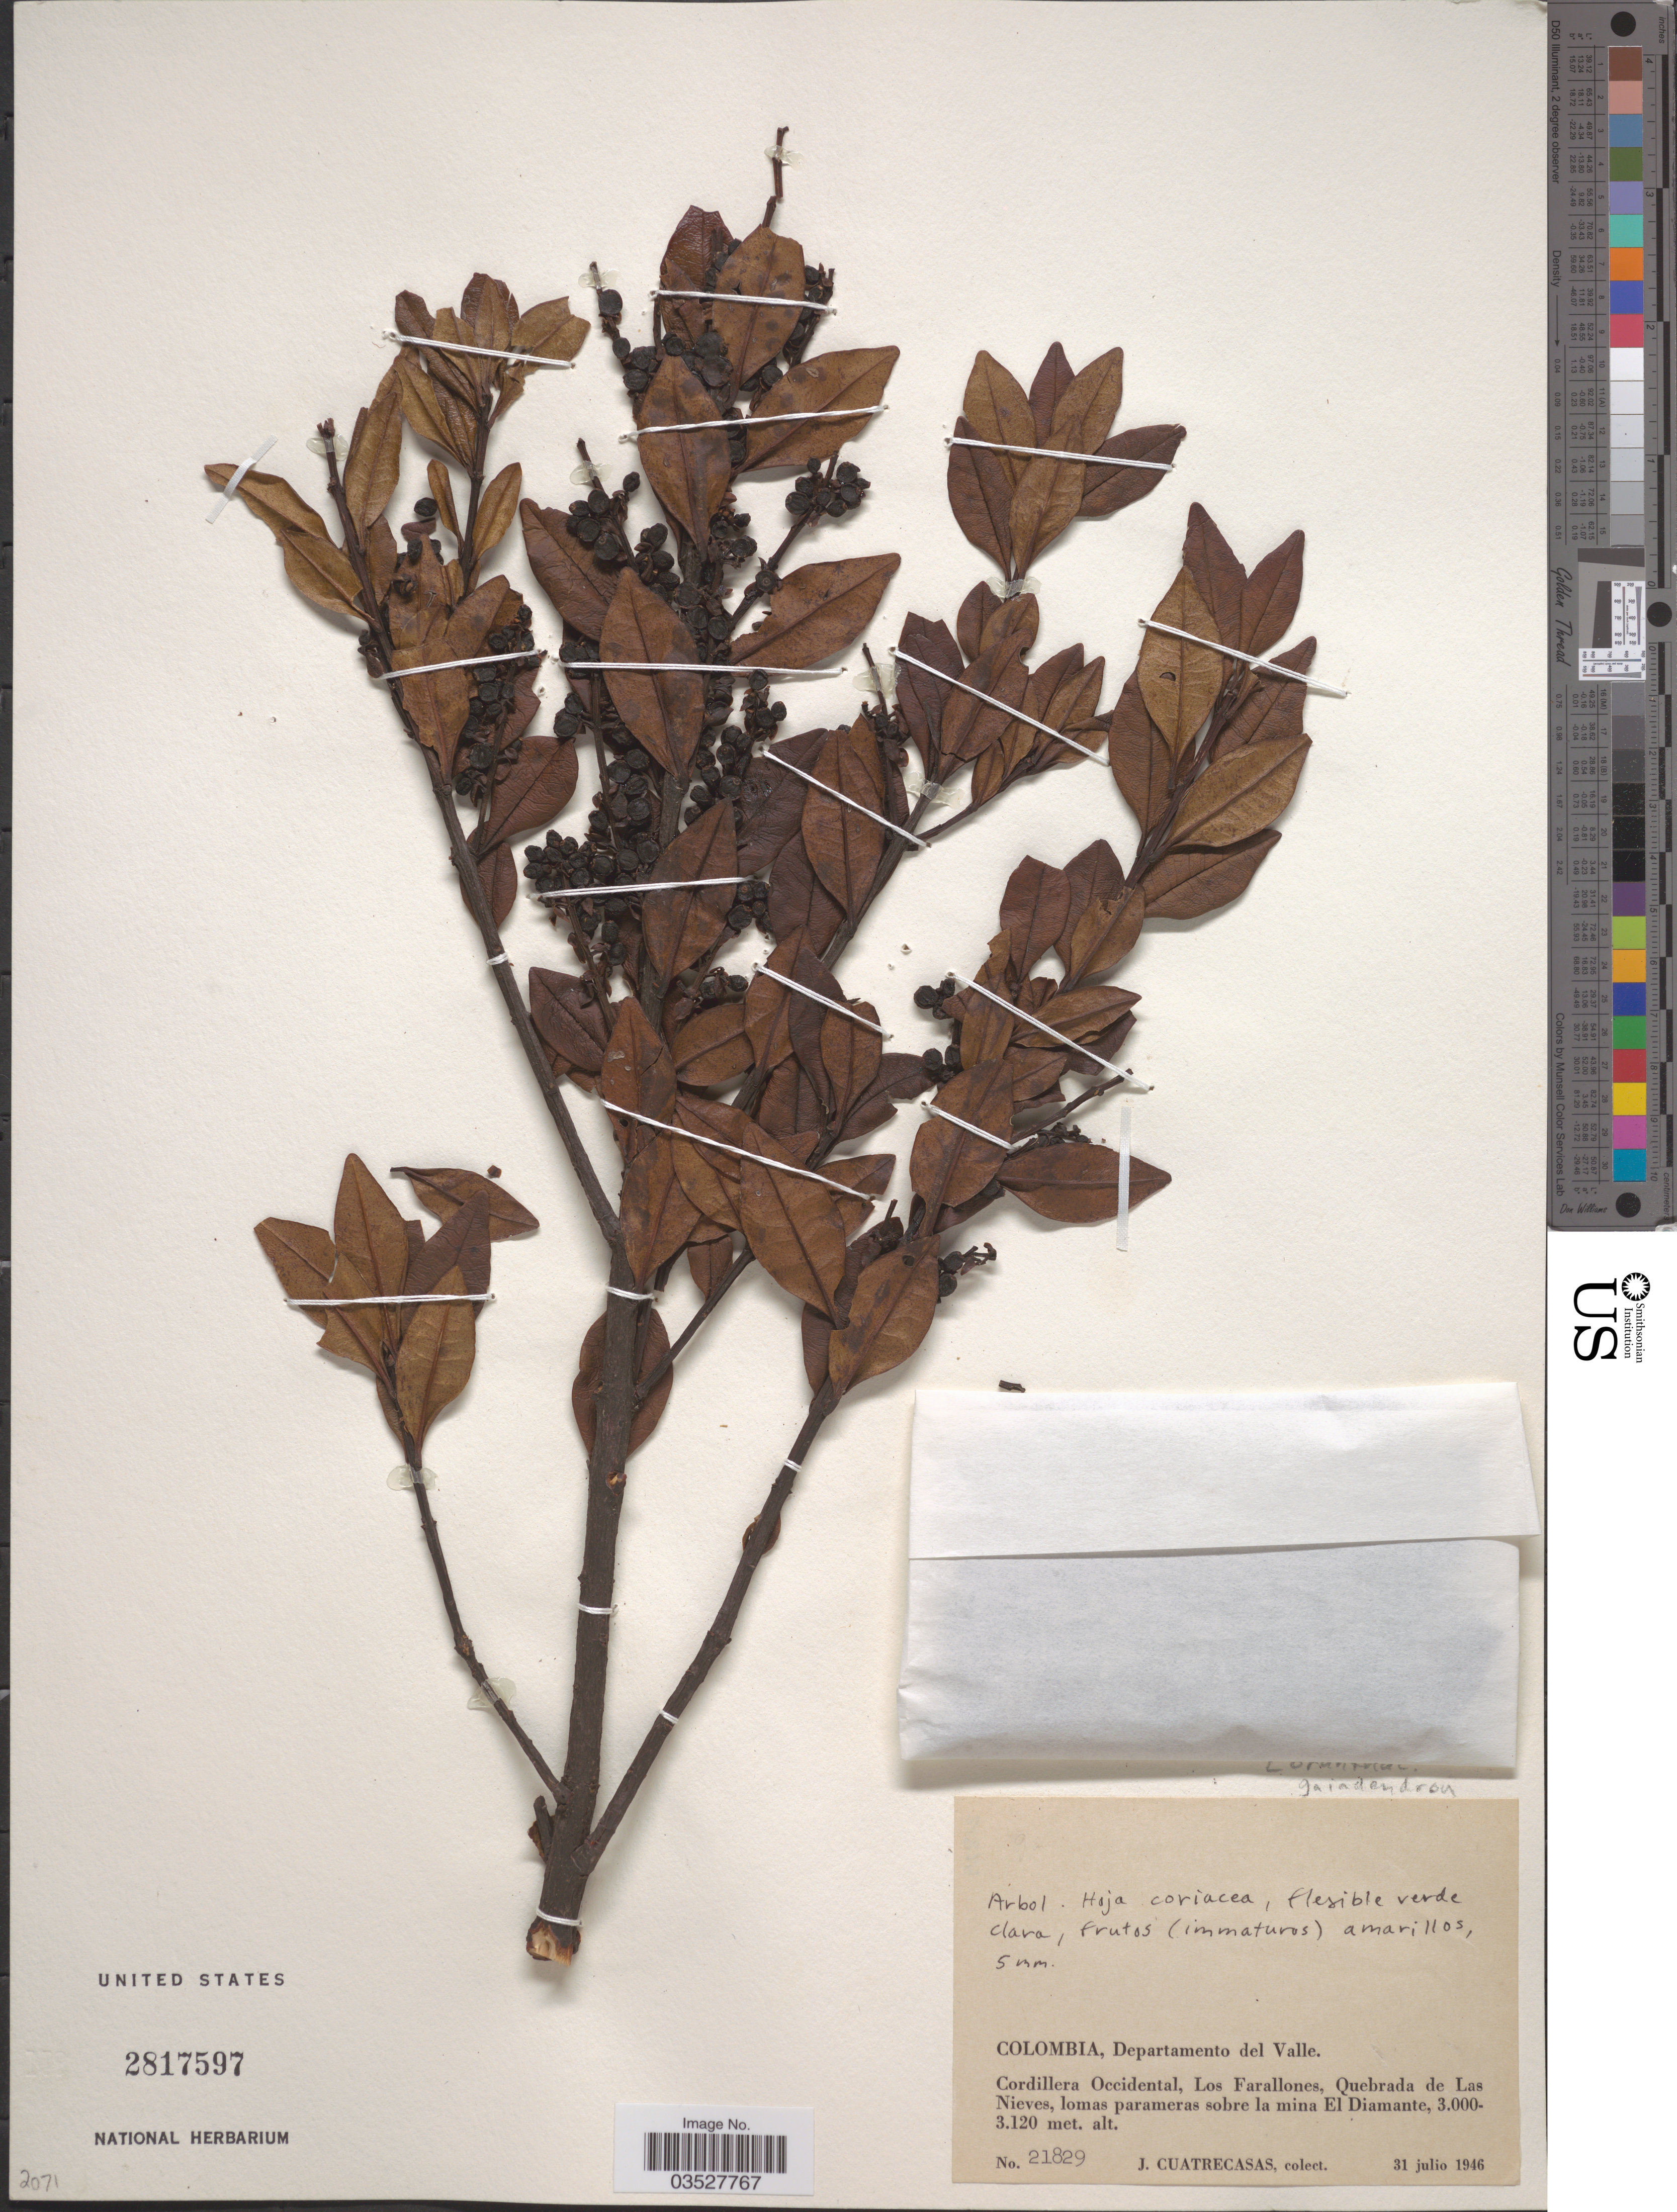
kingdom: Plantae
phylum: Tracheophyta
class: Magnoliopsida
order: Santalales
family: Loranthaceae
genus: Gaiadendron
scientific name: Gaiadendron sp.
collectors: J. Cuatrecasas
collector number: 21829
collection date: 1946-07-31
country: Colombia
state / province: Valle del Cauca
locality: Departamento del Valle. Cordillera Occidental, Los Farallones, Quebrada de Las Nieves, lomas parameras sobre la mina El Diamante.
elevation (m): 3000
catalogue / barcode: US 2817597